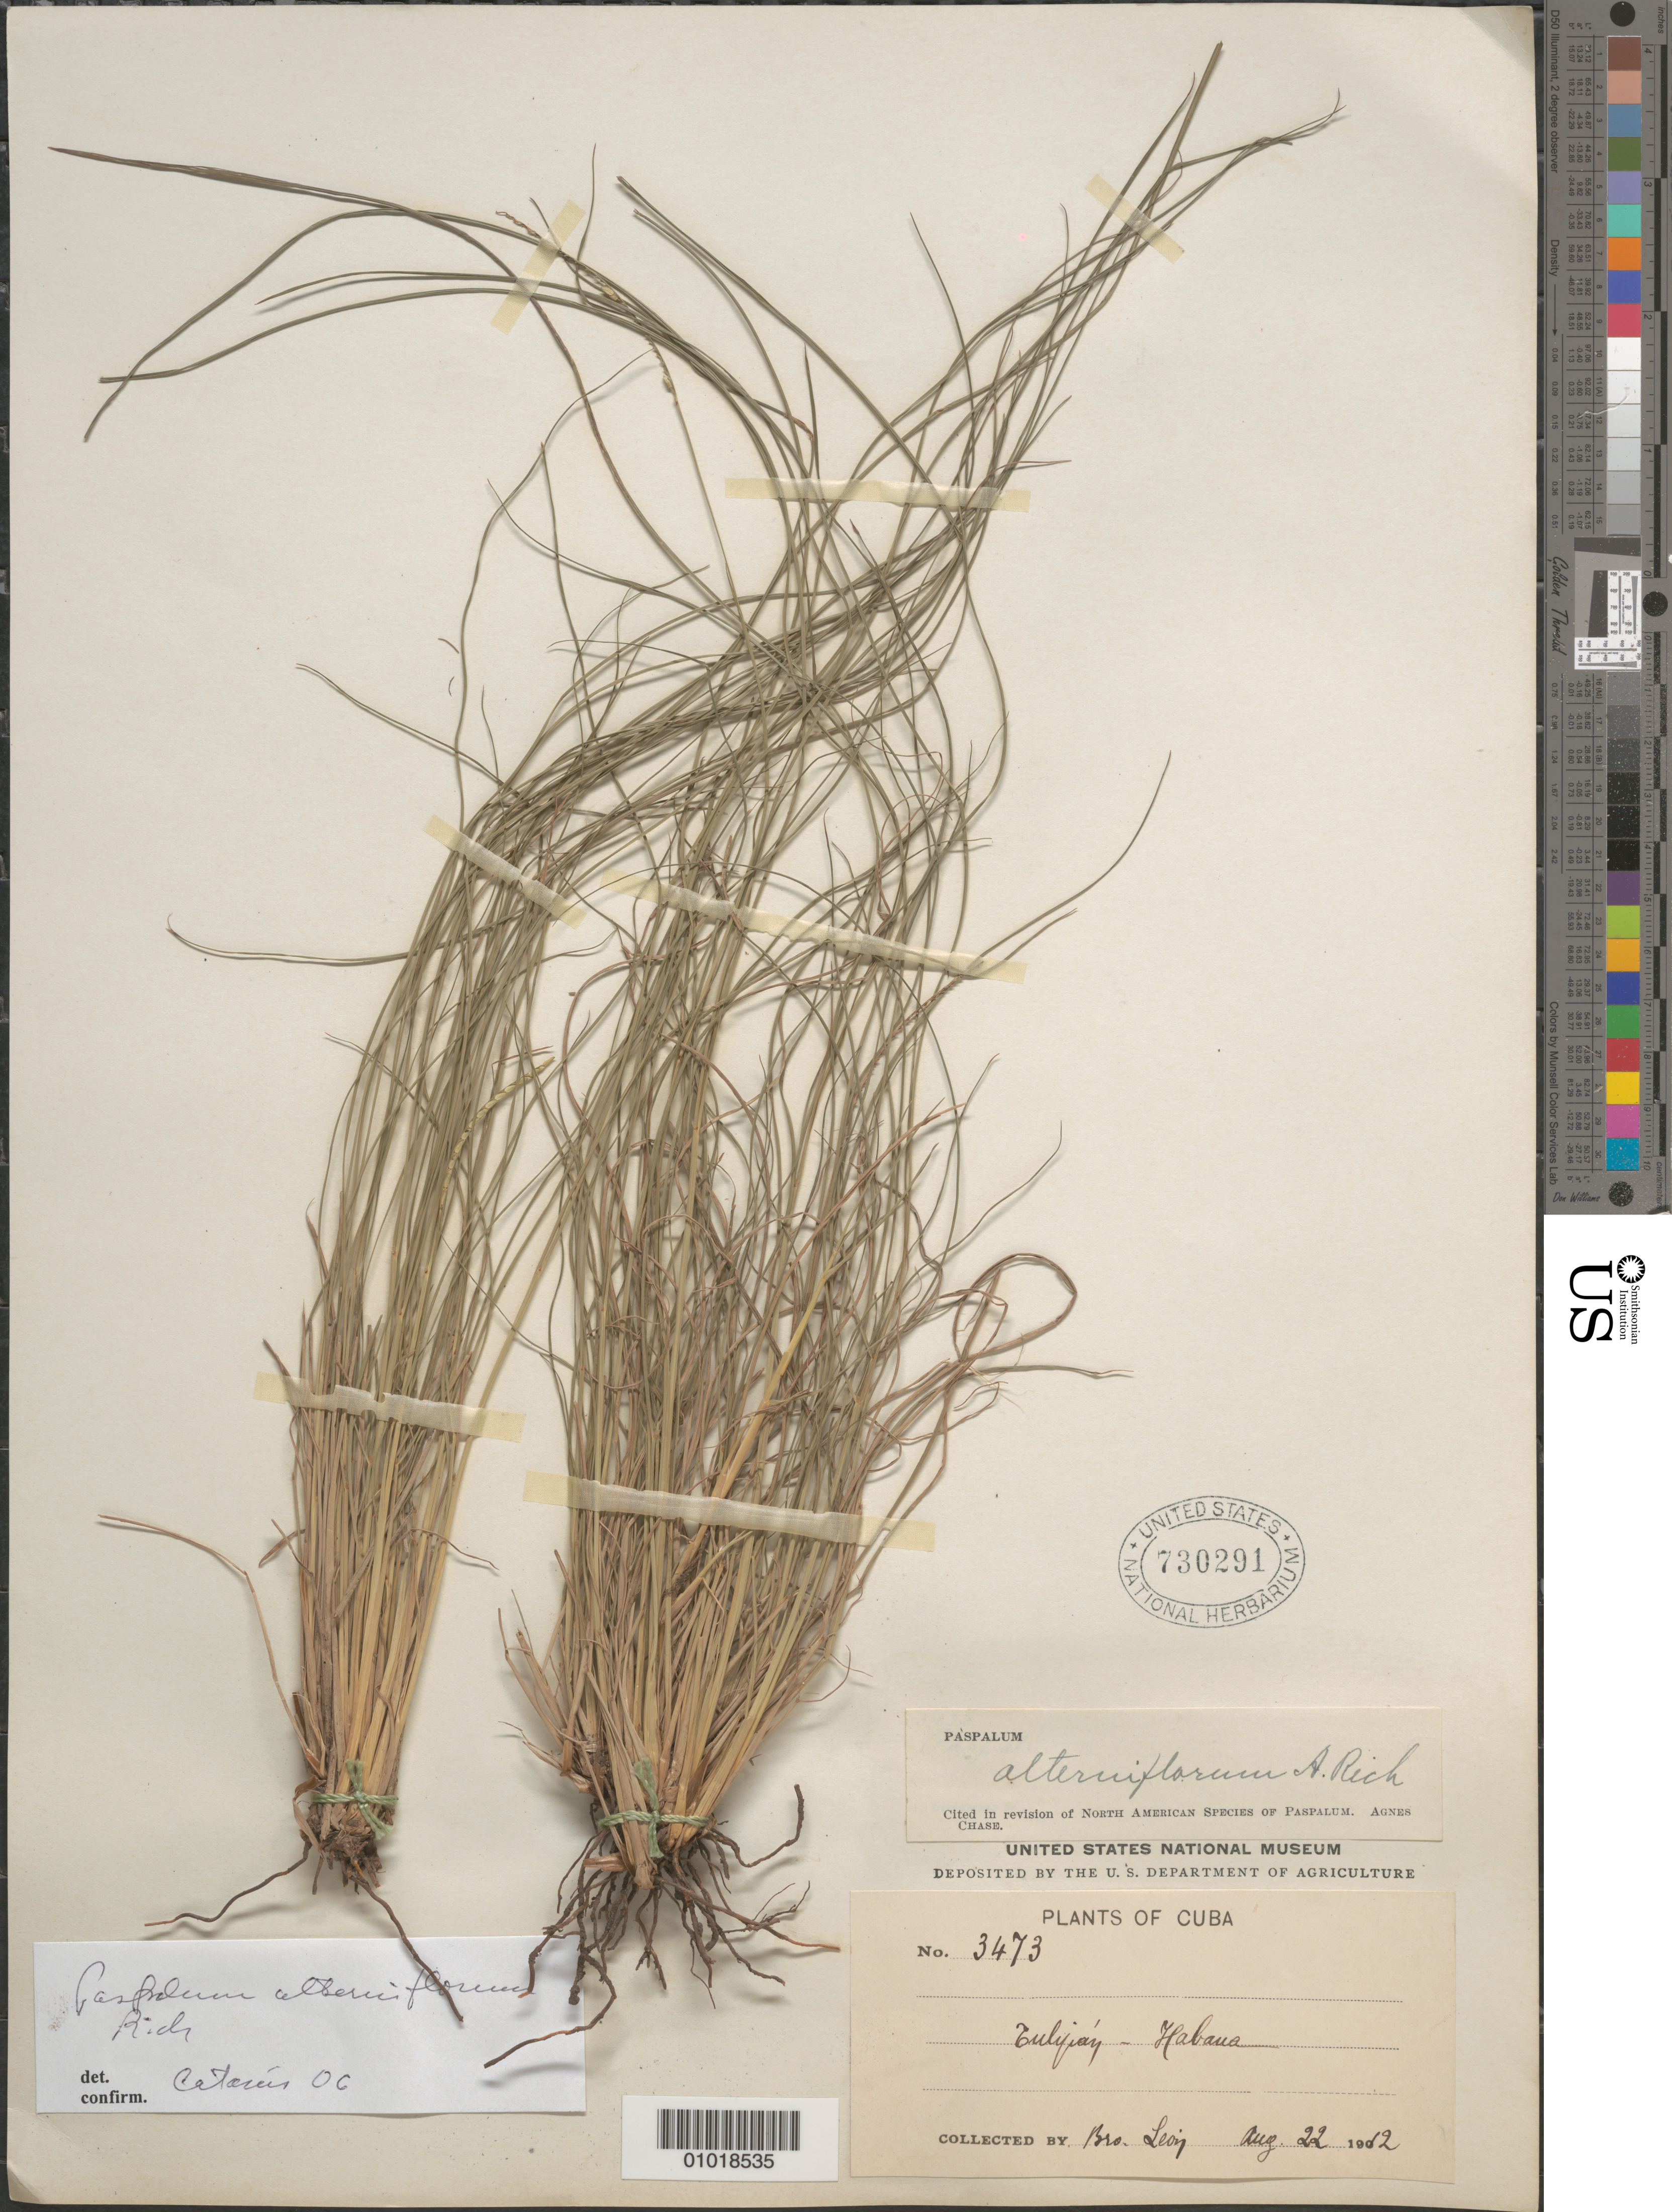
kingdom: Plantae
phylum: Tracheophyta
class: Liliopsida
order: Poales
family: Poaceae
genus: Paspalum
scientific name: Paspalum alterniflorum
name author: A. Rich.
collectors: Bro. León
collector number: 3473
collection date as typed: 22 Aug 1912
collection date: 1912-08-22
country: Cuba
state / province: La Habana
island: Cuba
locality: Culijan [sp, Culijay?]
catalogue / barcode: US 730291